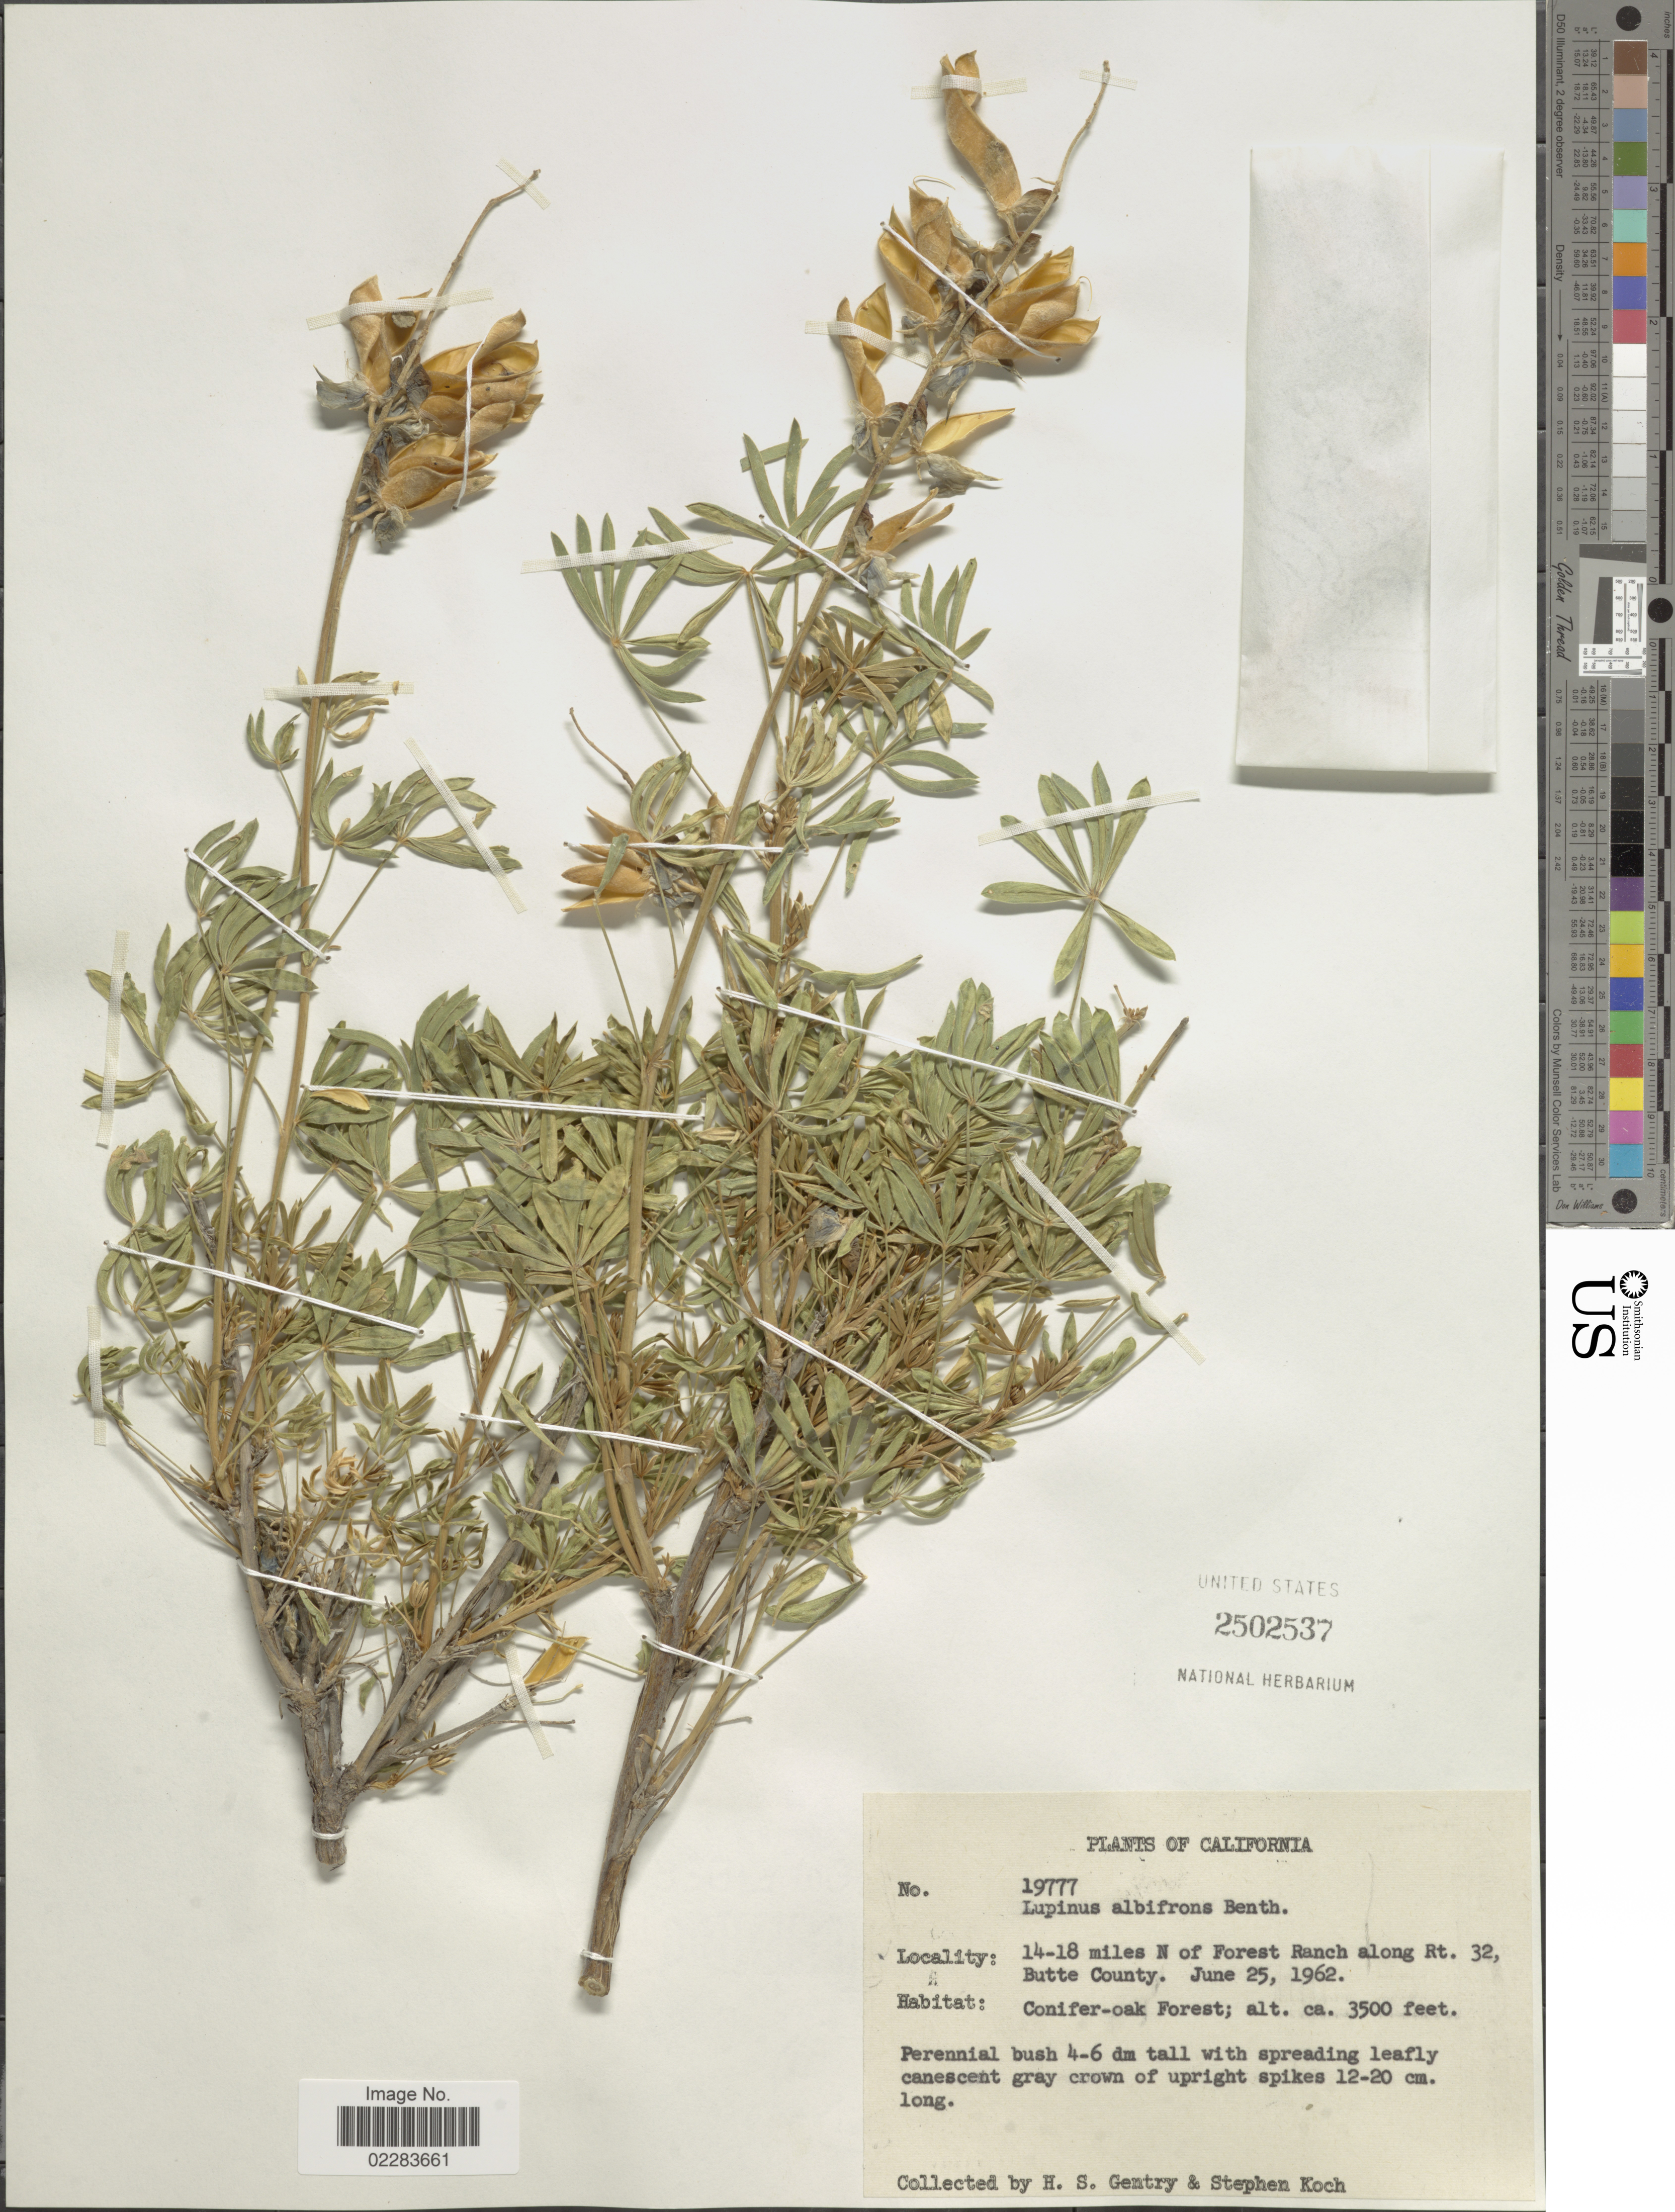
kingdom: Plantae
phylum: Tracheophyta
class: Magnoliopsida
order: Fabales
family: Fabaceae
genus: Lupinus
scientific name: Lupinus albifrons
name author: Benth.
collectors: H. S. Gentry & S. D. Koch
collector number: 19777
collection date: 1962-06-25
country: United States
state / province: California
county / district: Butte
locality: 14-18 miles N of Forest Range along Rt. 32, Butte County.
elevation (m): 1067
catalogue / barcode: US 2502537